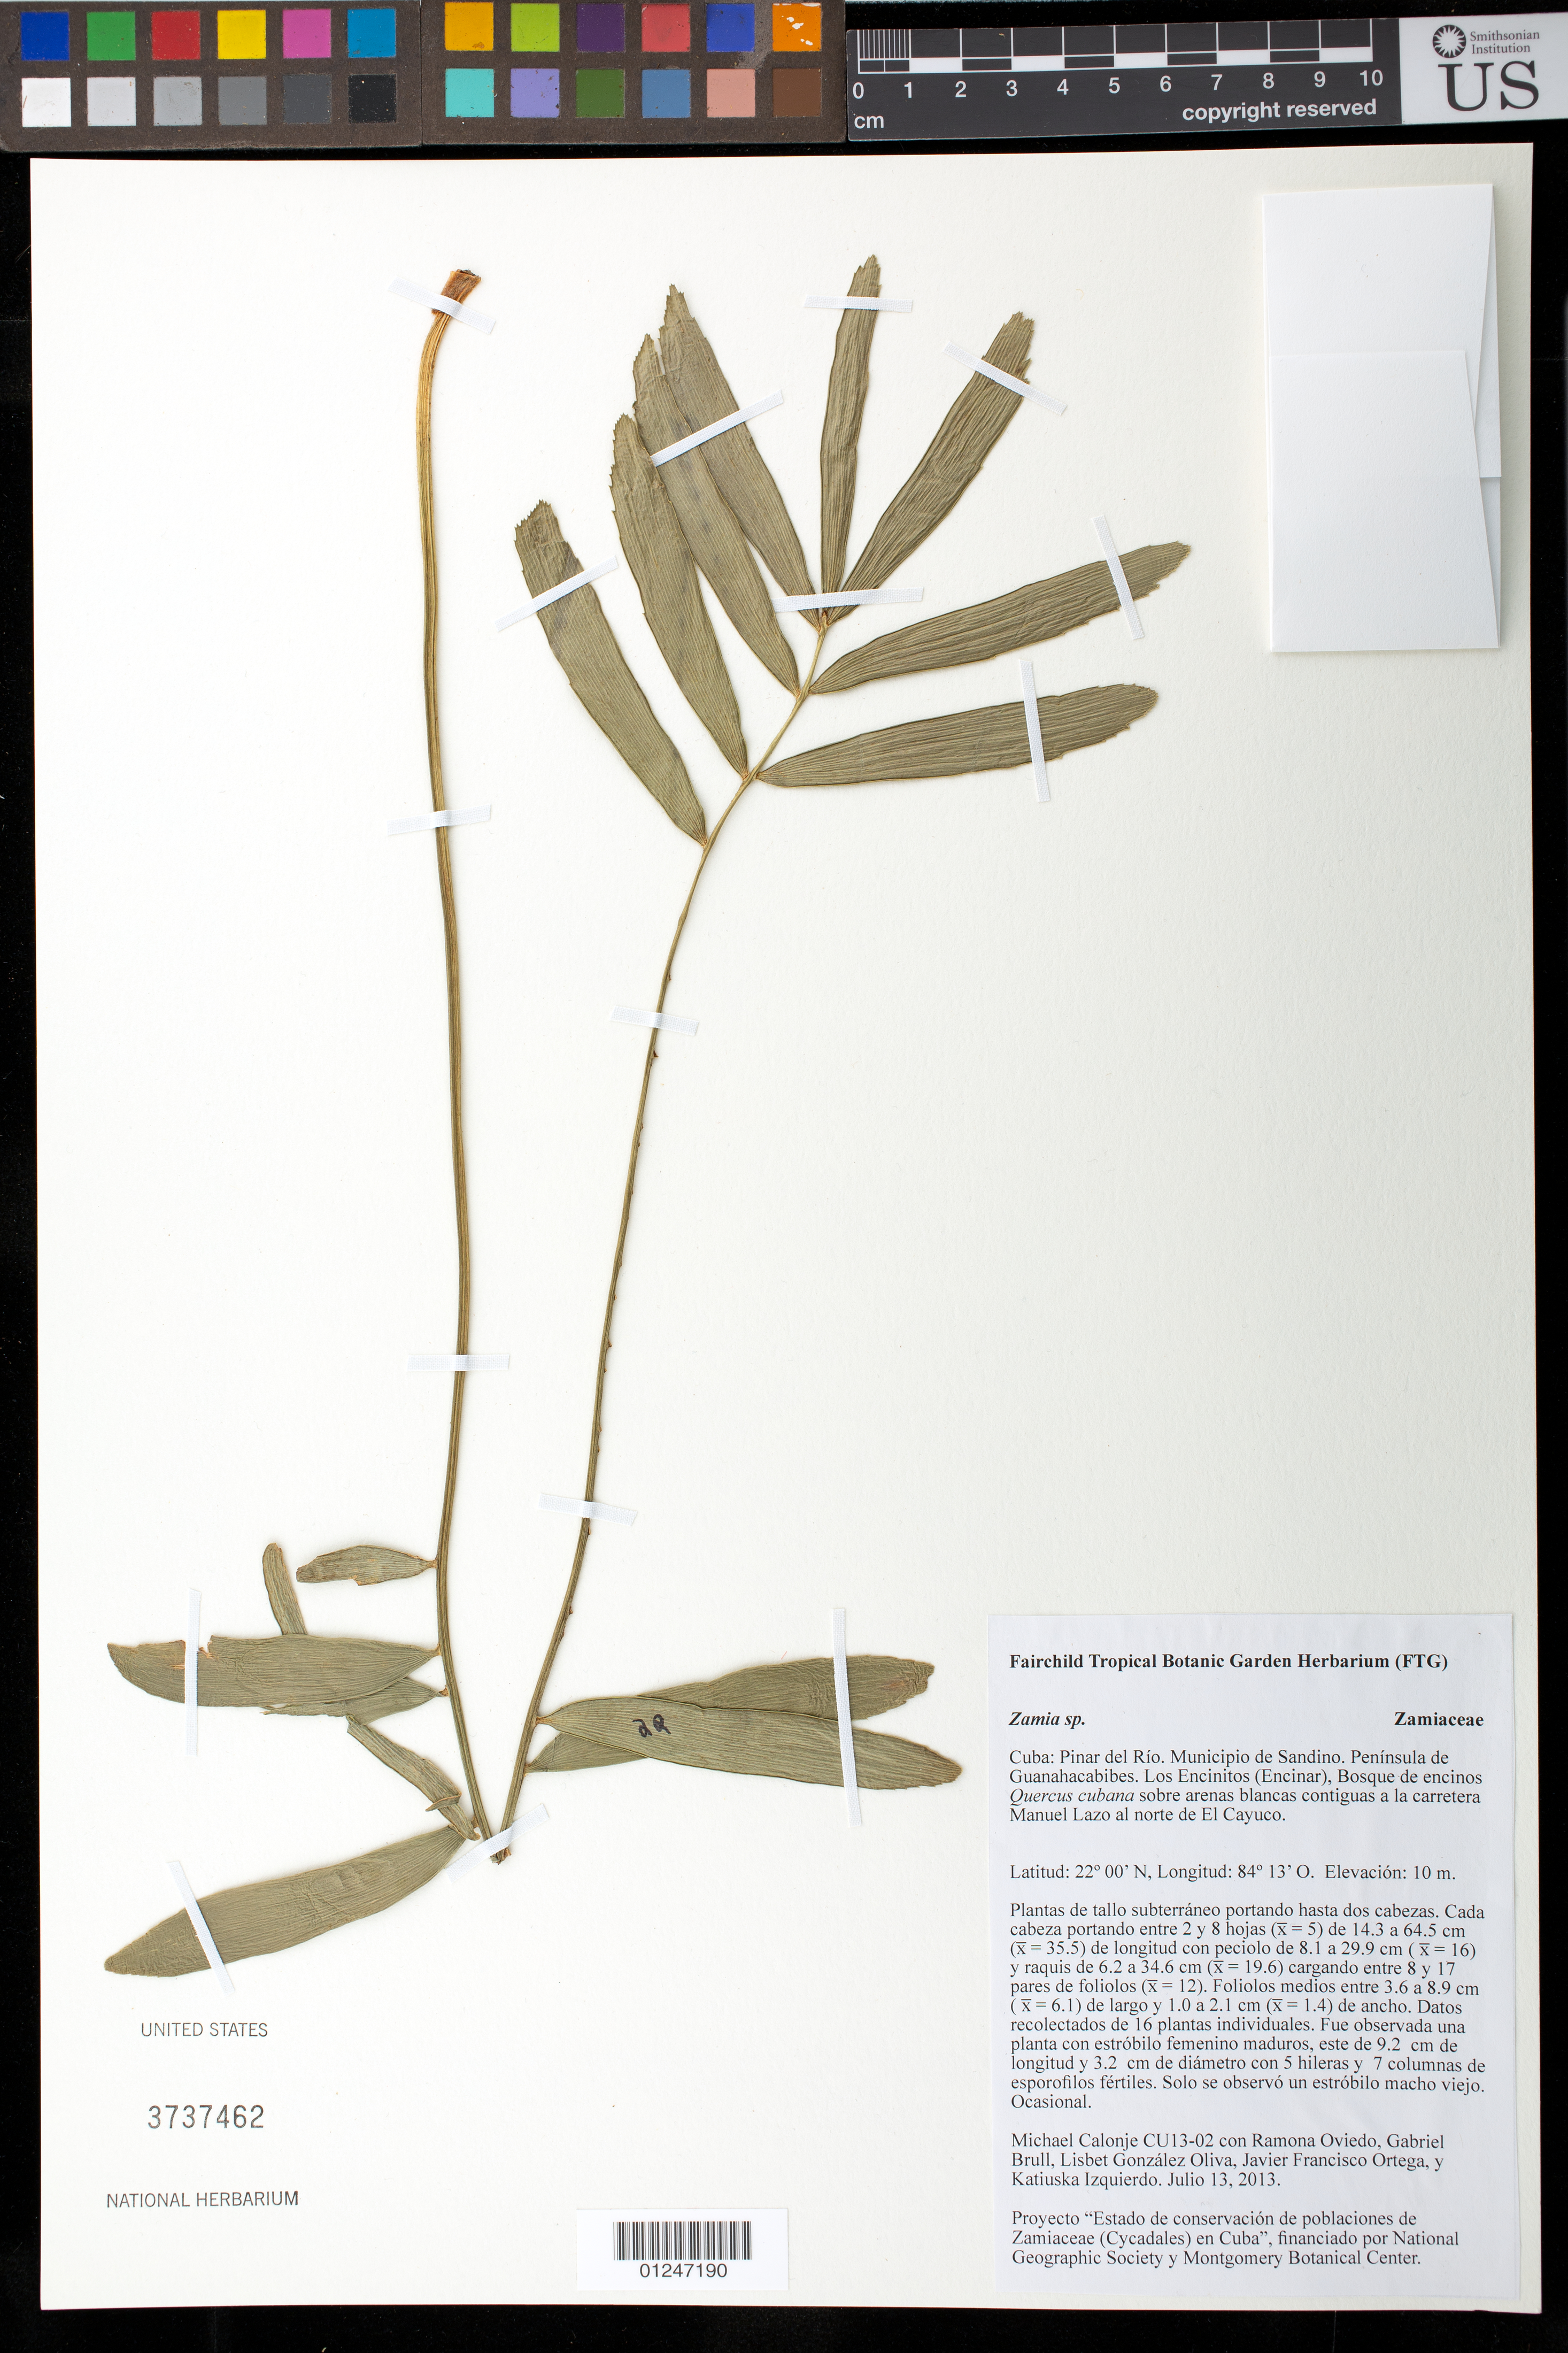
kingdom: Plantae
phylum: Tracheophyta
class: Cycadopsida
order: Cycadales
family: Zamiaceae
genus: Zamia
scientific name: Zamia sp.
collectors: M. Calonje, R. Oviedo, G. Brull Puebla, L. Oliva, J. F. Ortega & K. Izquierdo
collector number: CU13-02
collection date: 2013-07-13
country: Cuba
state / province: Pinar del Río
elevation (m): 10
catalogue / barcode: US 3737462